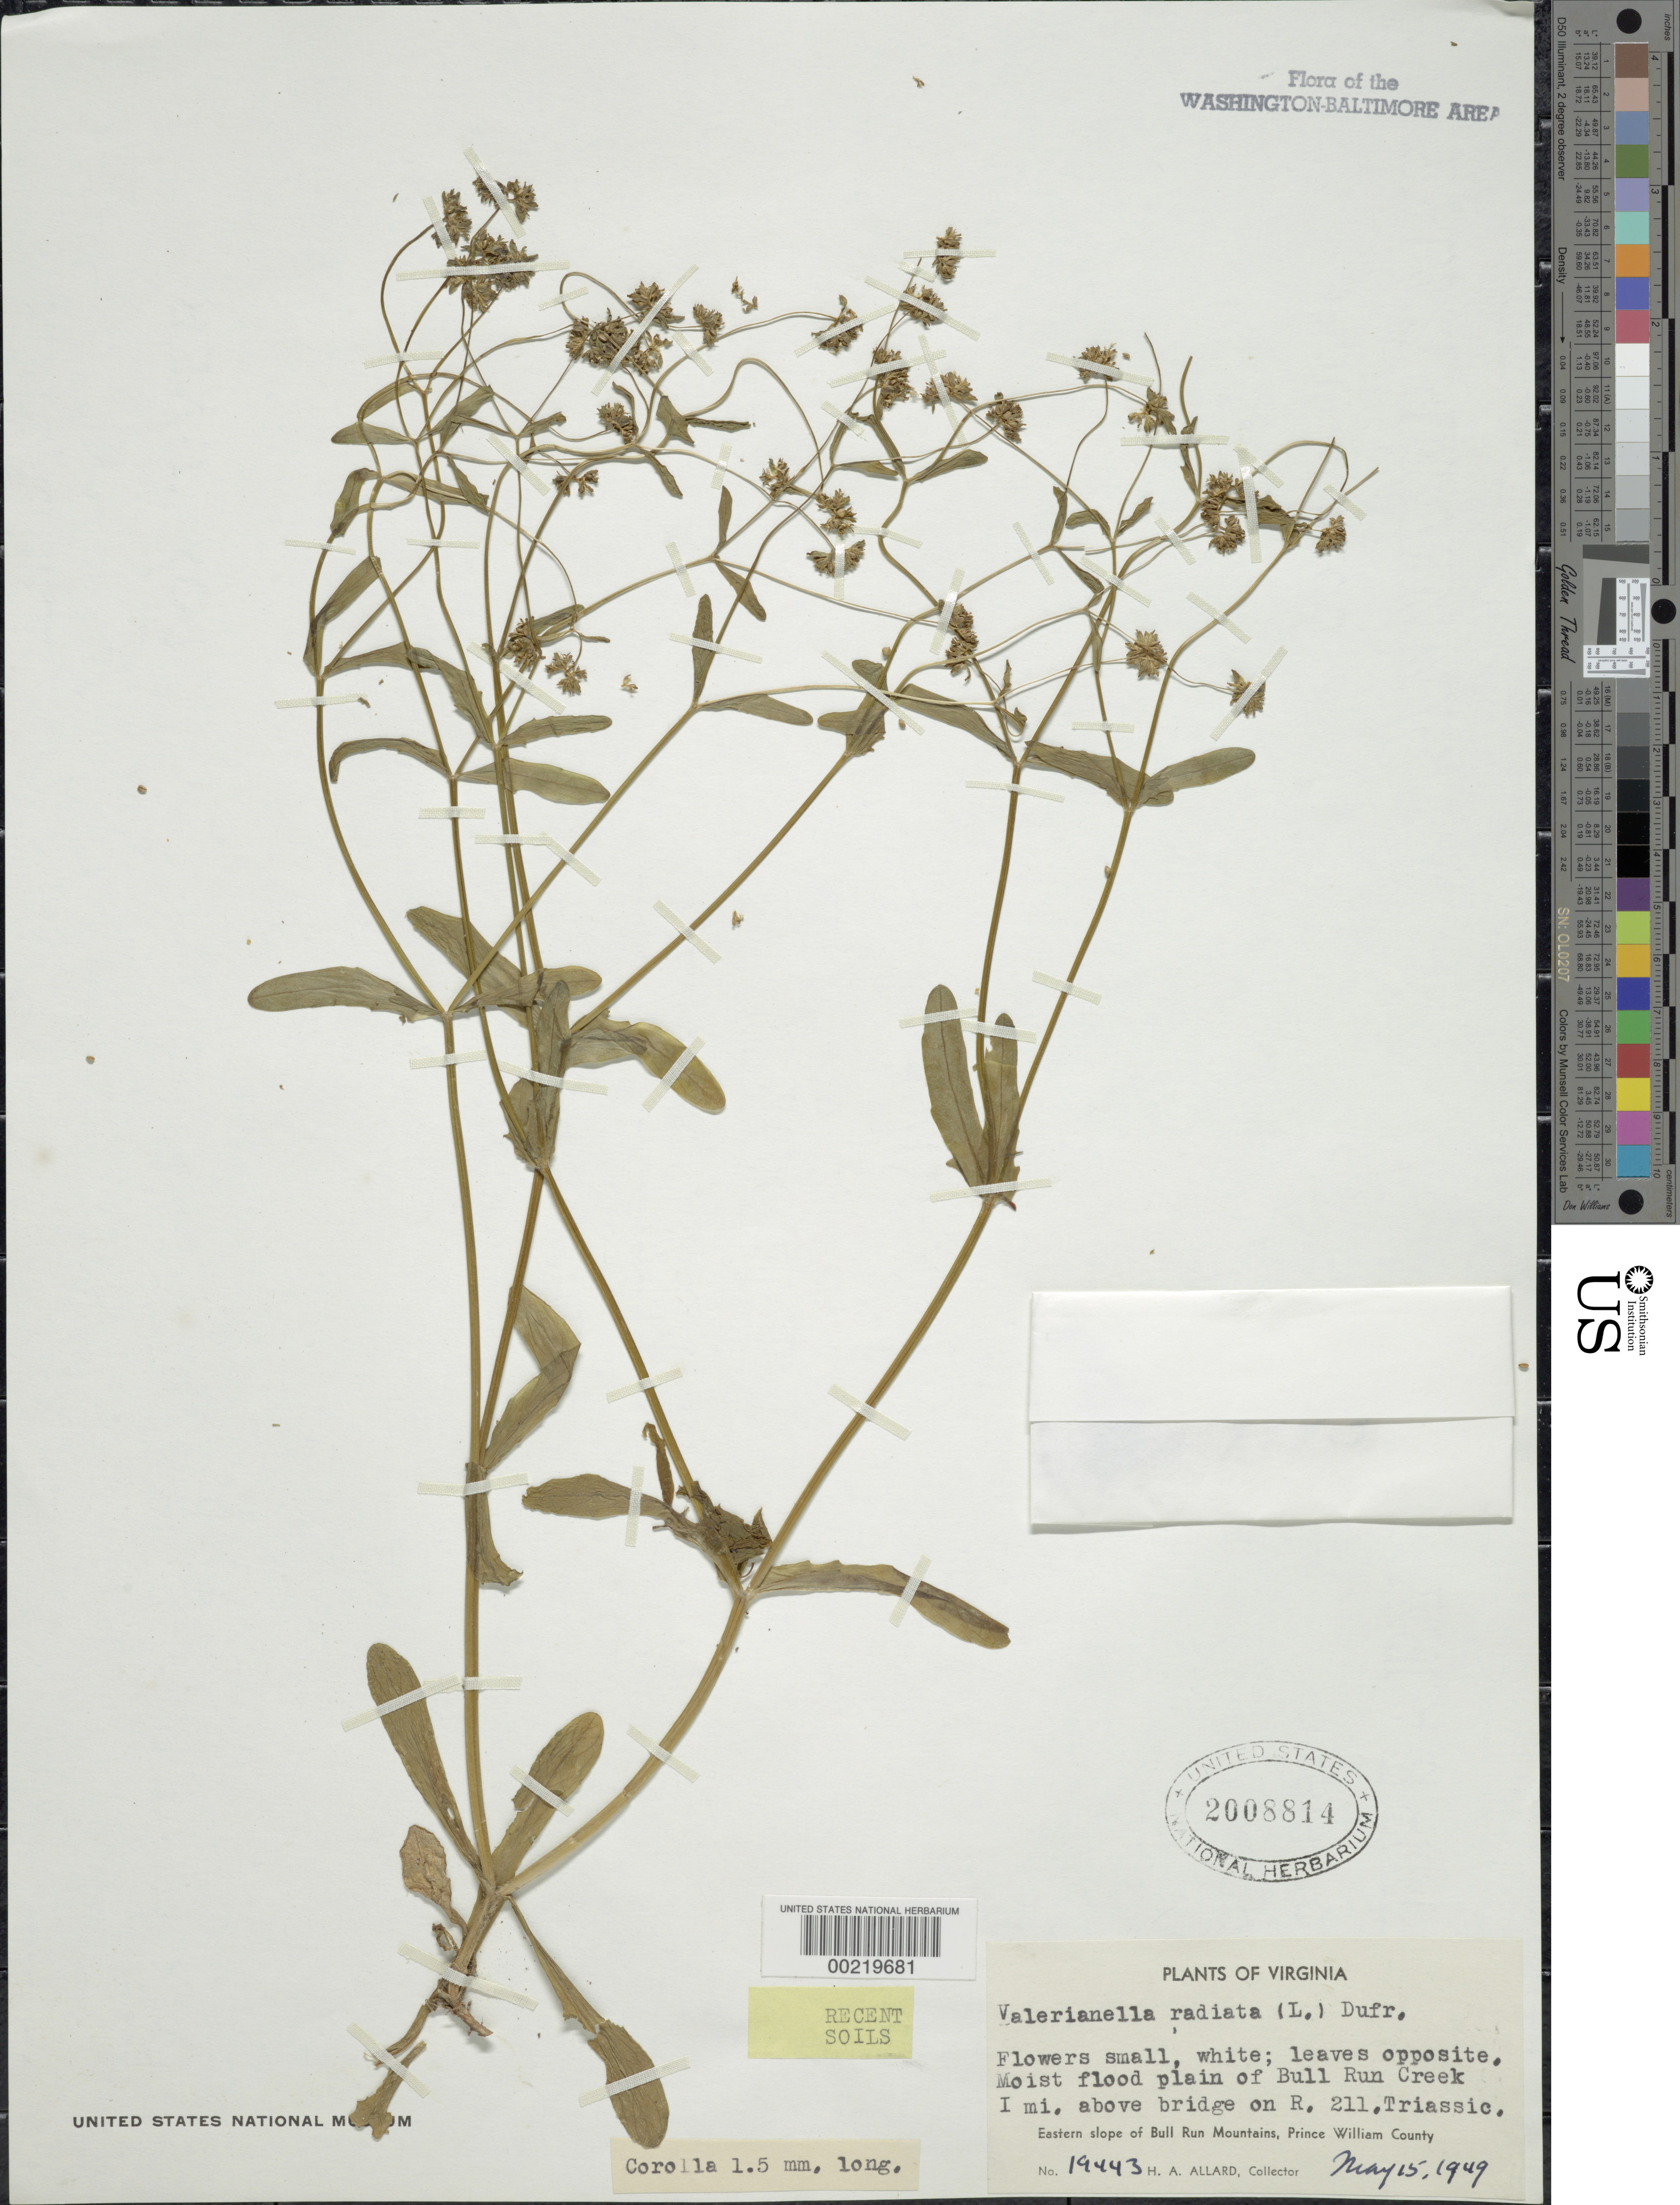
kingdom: Plantae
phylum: Tracheophyta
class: Magnoliopsida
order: Dipsacales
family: Caprifoliaceae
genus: Valerianella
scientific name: Valerianella radiata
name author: (L.) Dufr.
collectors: H. A. Allard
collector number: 19442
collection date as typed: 15 May 1949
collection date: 1949-05-15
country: United States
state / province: Virginia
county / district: Prince William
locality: Bull Run Creek a mile above Rt 211 Bridge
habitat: Moist flood plain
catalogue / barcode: US 2008814